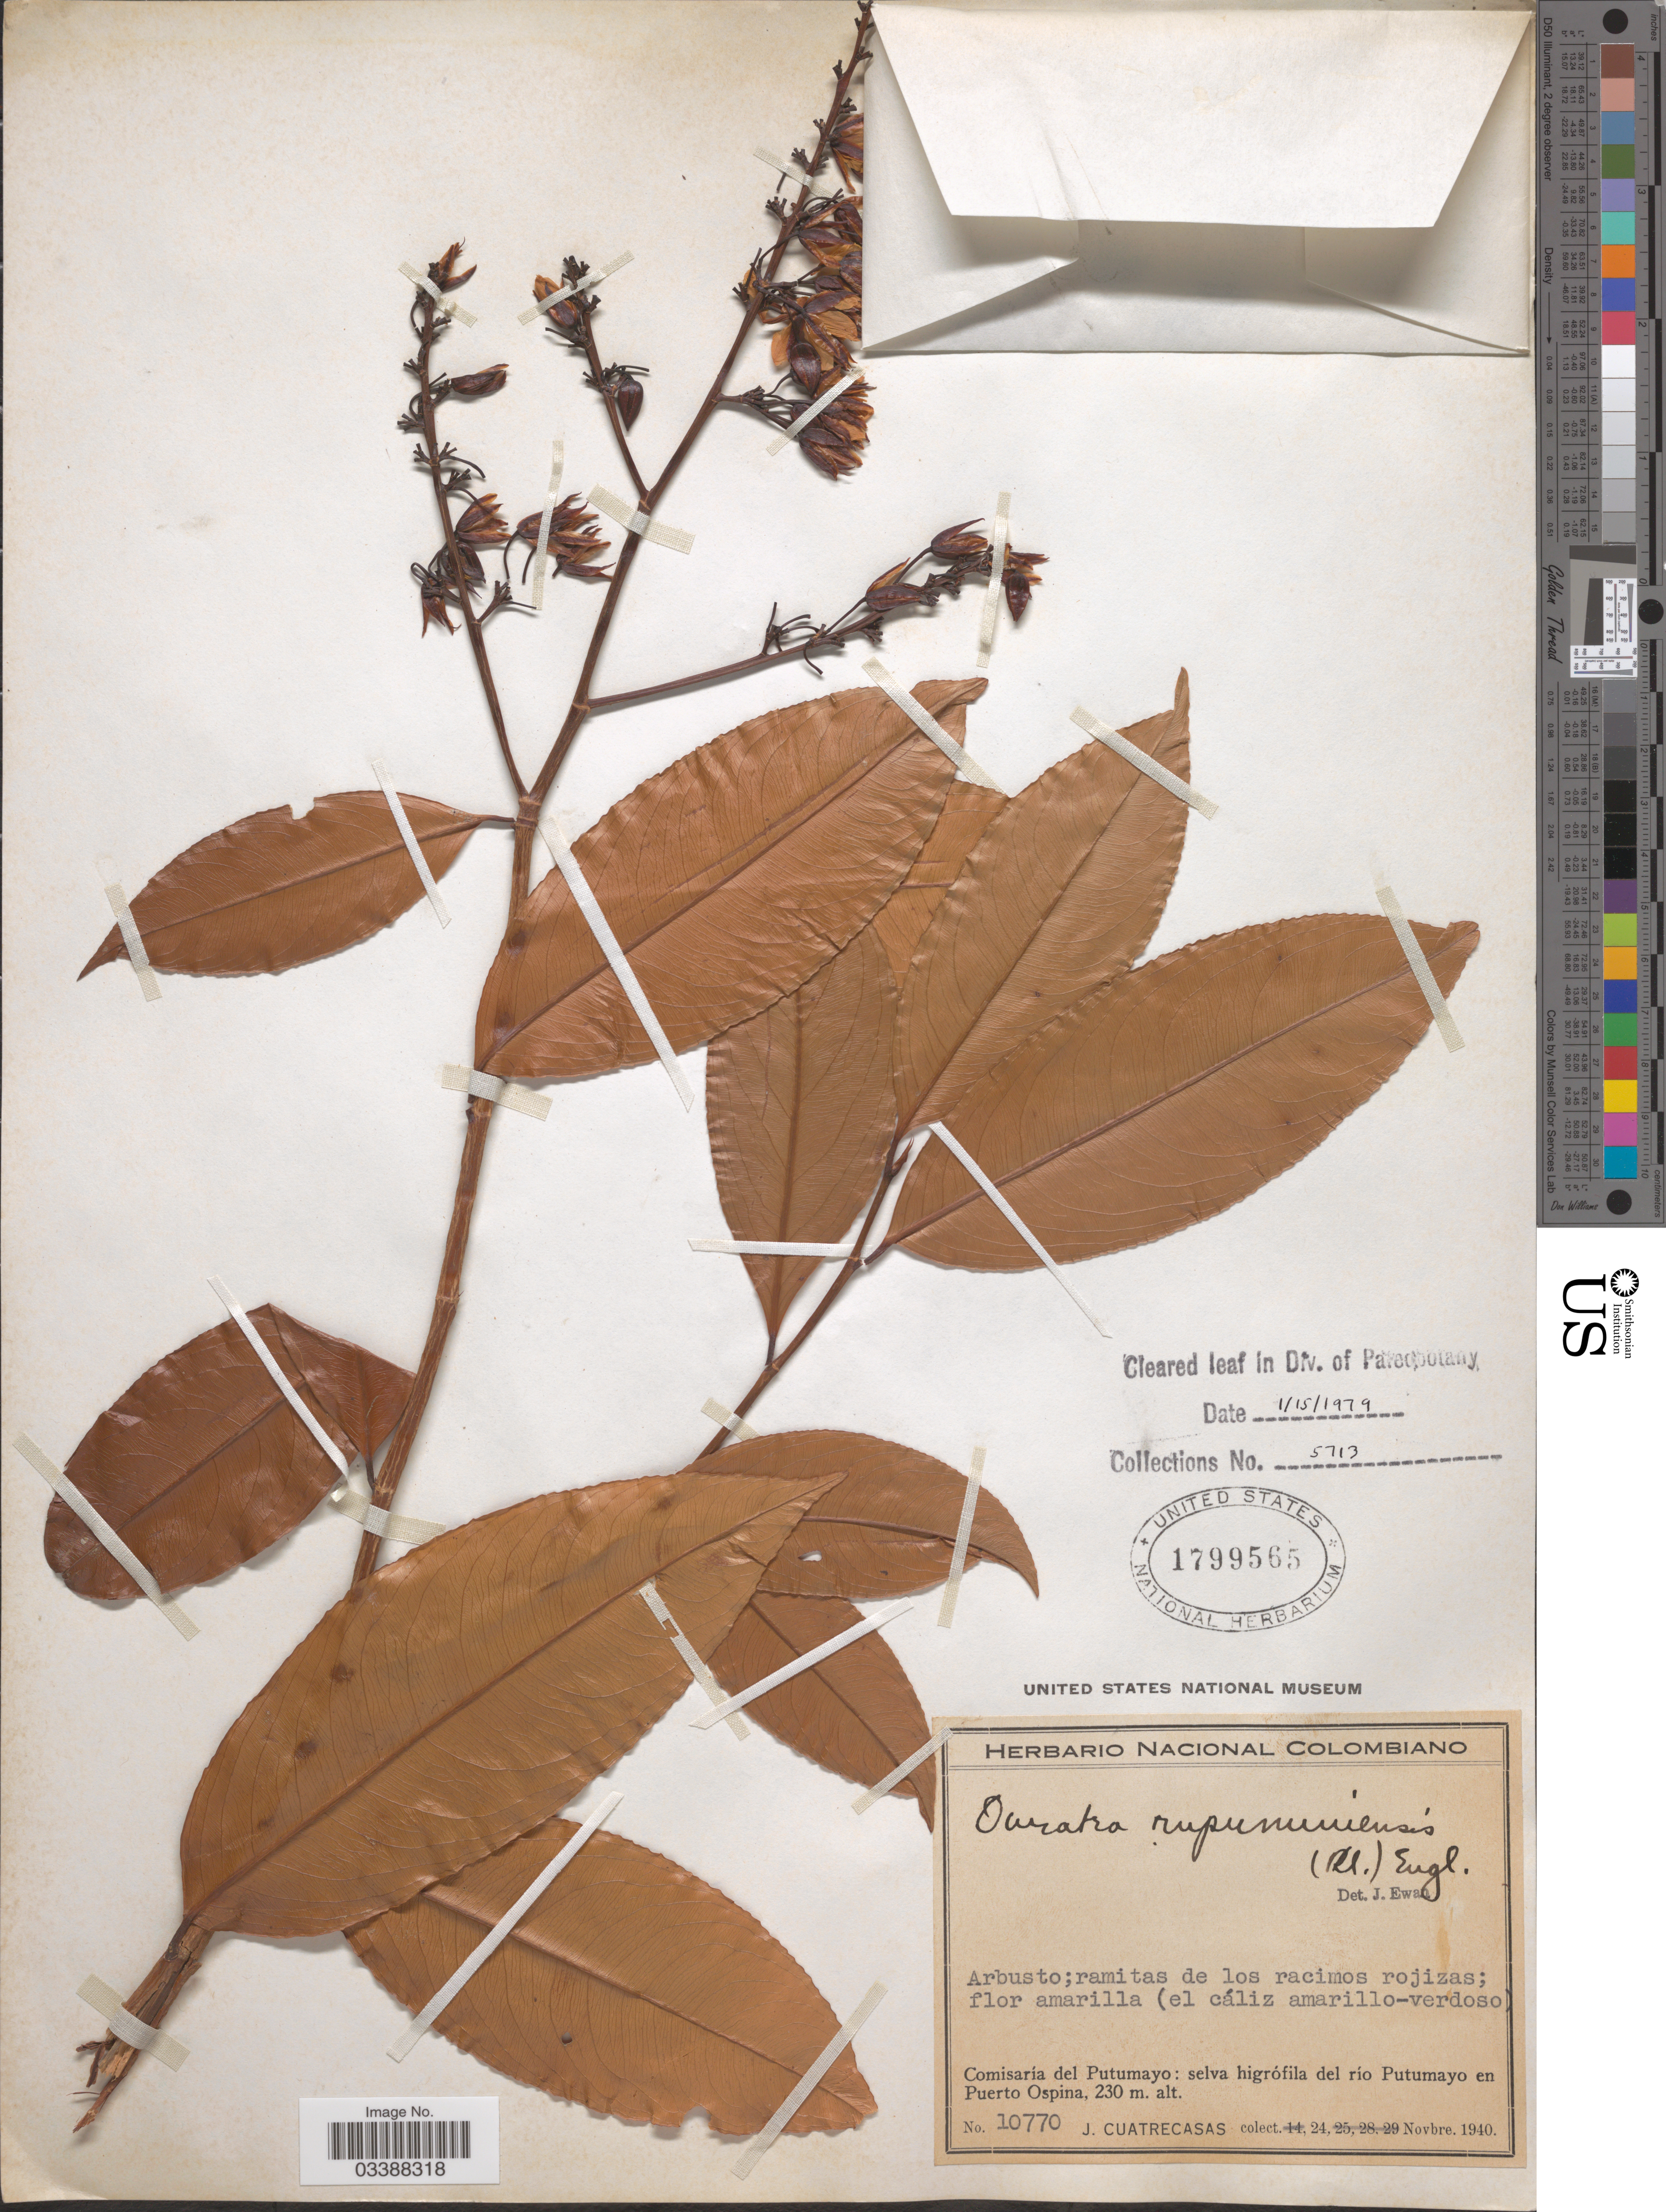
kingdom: Plantae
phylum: Tracheophyta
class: Magnoliopsida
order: Malpighiales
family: Ochnaceae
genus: Ouratea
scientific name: Ouratea rupununiensis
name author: Klotzsch ex Engl.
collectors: J. Cuatrecasas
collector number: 10770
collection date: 1940-11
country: Colombia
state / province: Putumayo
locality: Comisaría del Putumayo: selva higrófila del río Putumayo en Puerto Ospina.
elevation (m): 230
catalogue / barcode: US 1799565